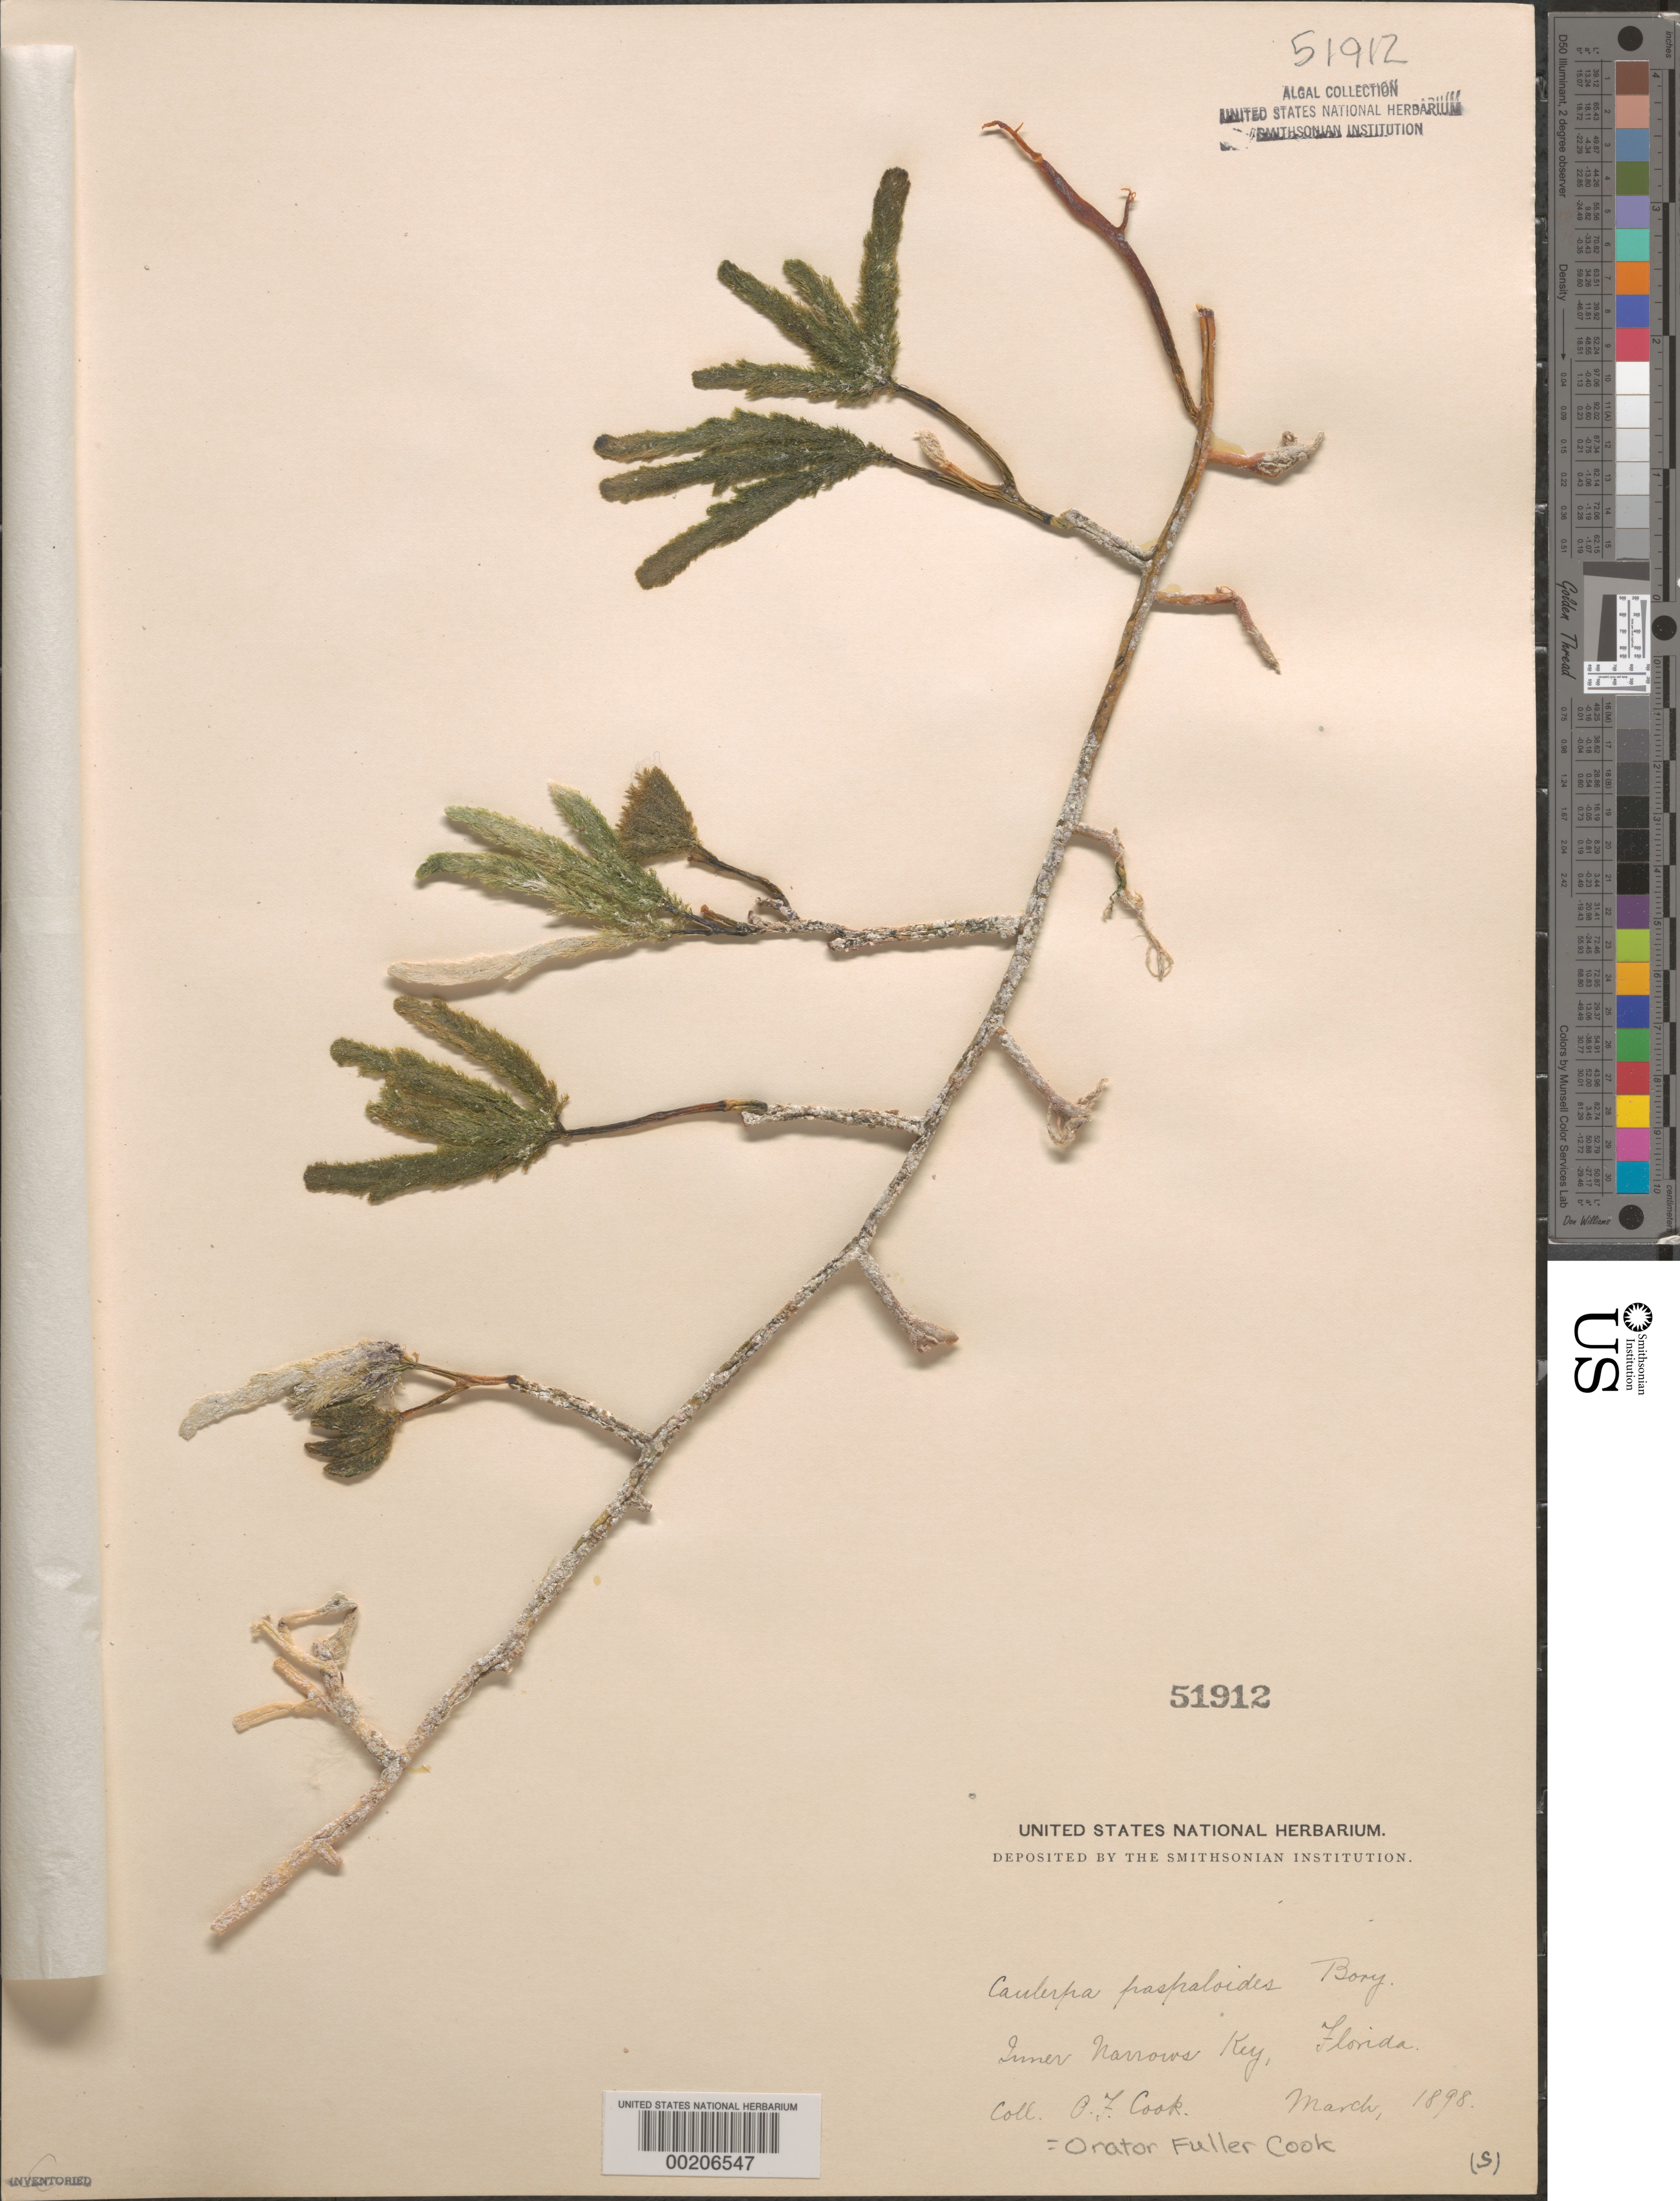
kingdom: Plantae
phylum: Chlorophyta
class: Ulvophyceae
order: Bryopsidales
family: Caulerpaceae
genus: Caulerpa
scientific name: Caulerpa paspaloides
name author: (Bory) Grev.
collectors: O. F. Cook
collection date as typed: Mar 1898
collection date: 1898-03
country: United States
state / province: Florida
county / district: Monroe County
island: "Inner Narrows Key"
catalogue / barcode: US 51912